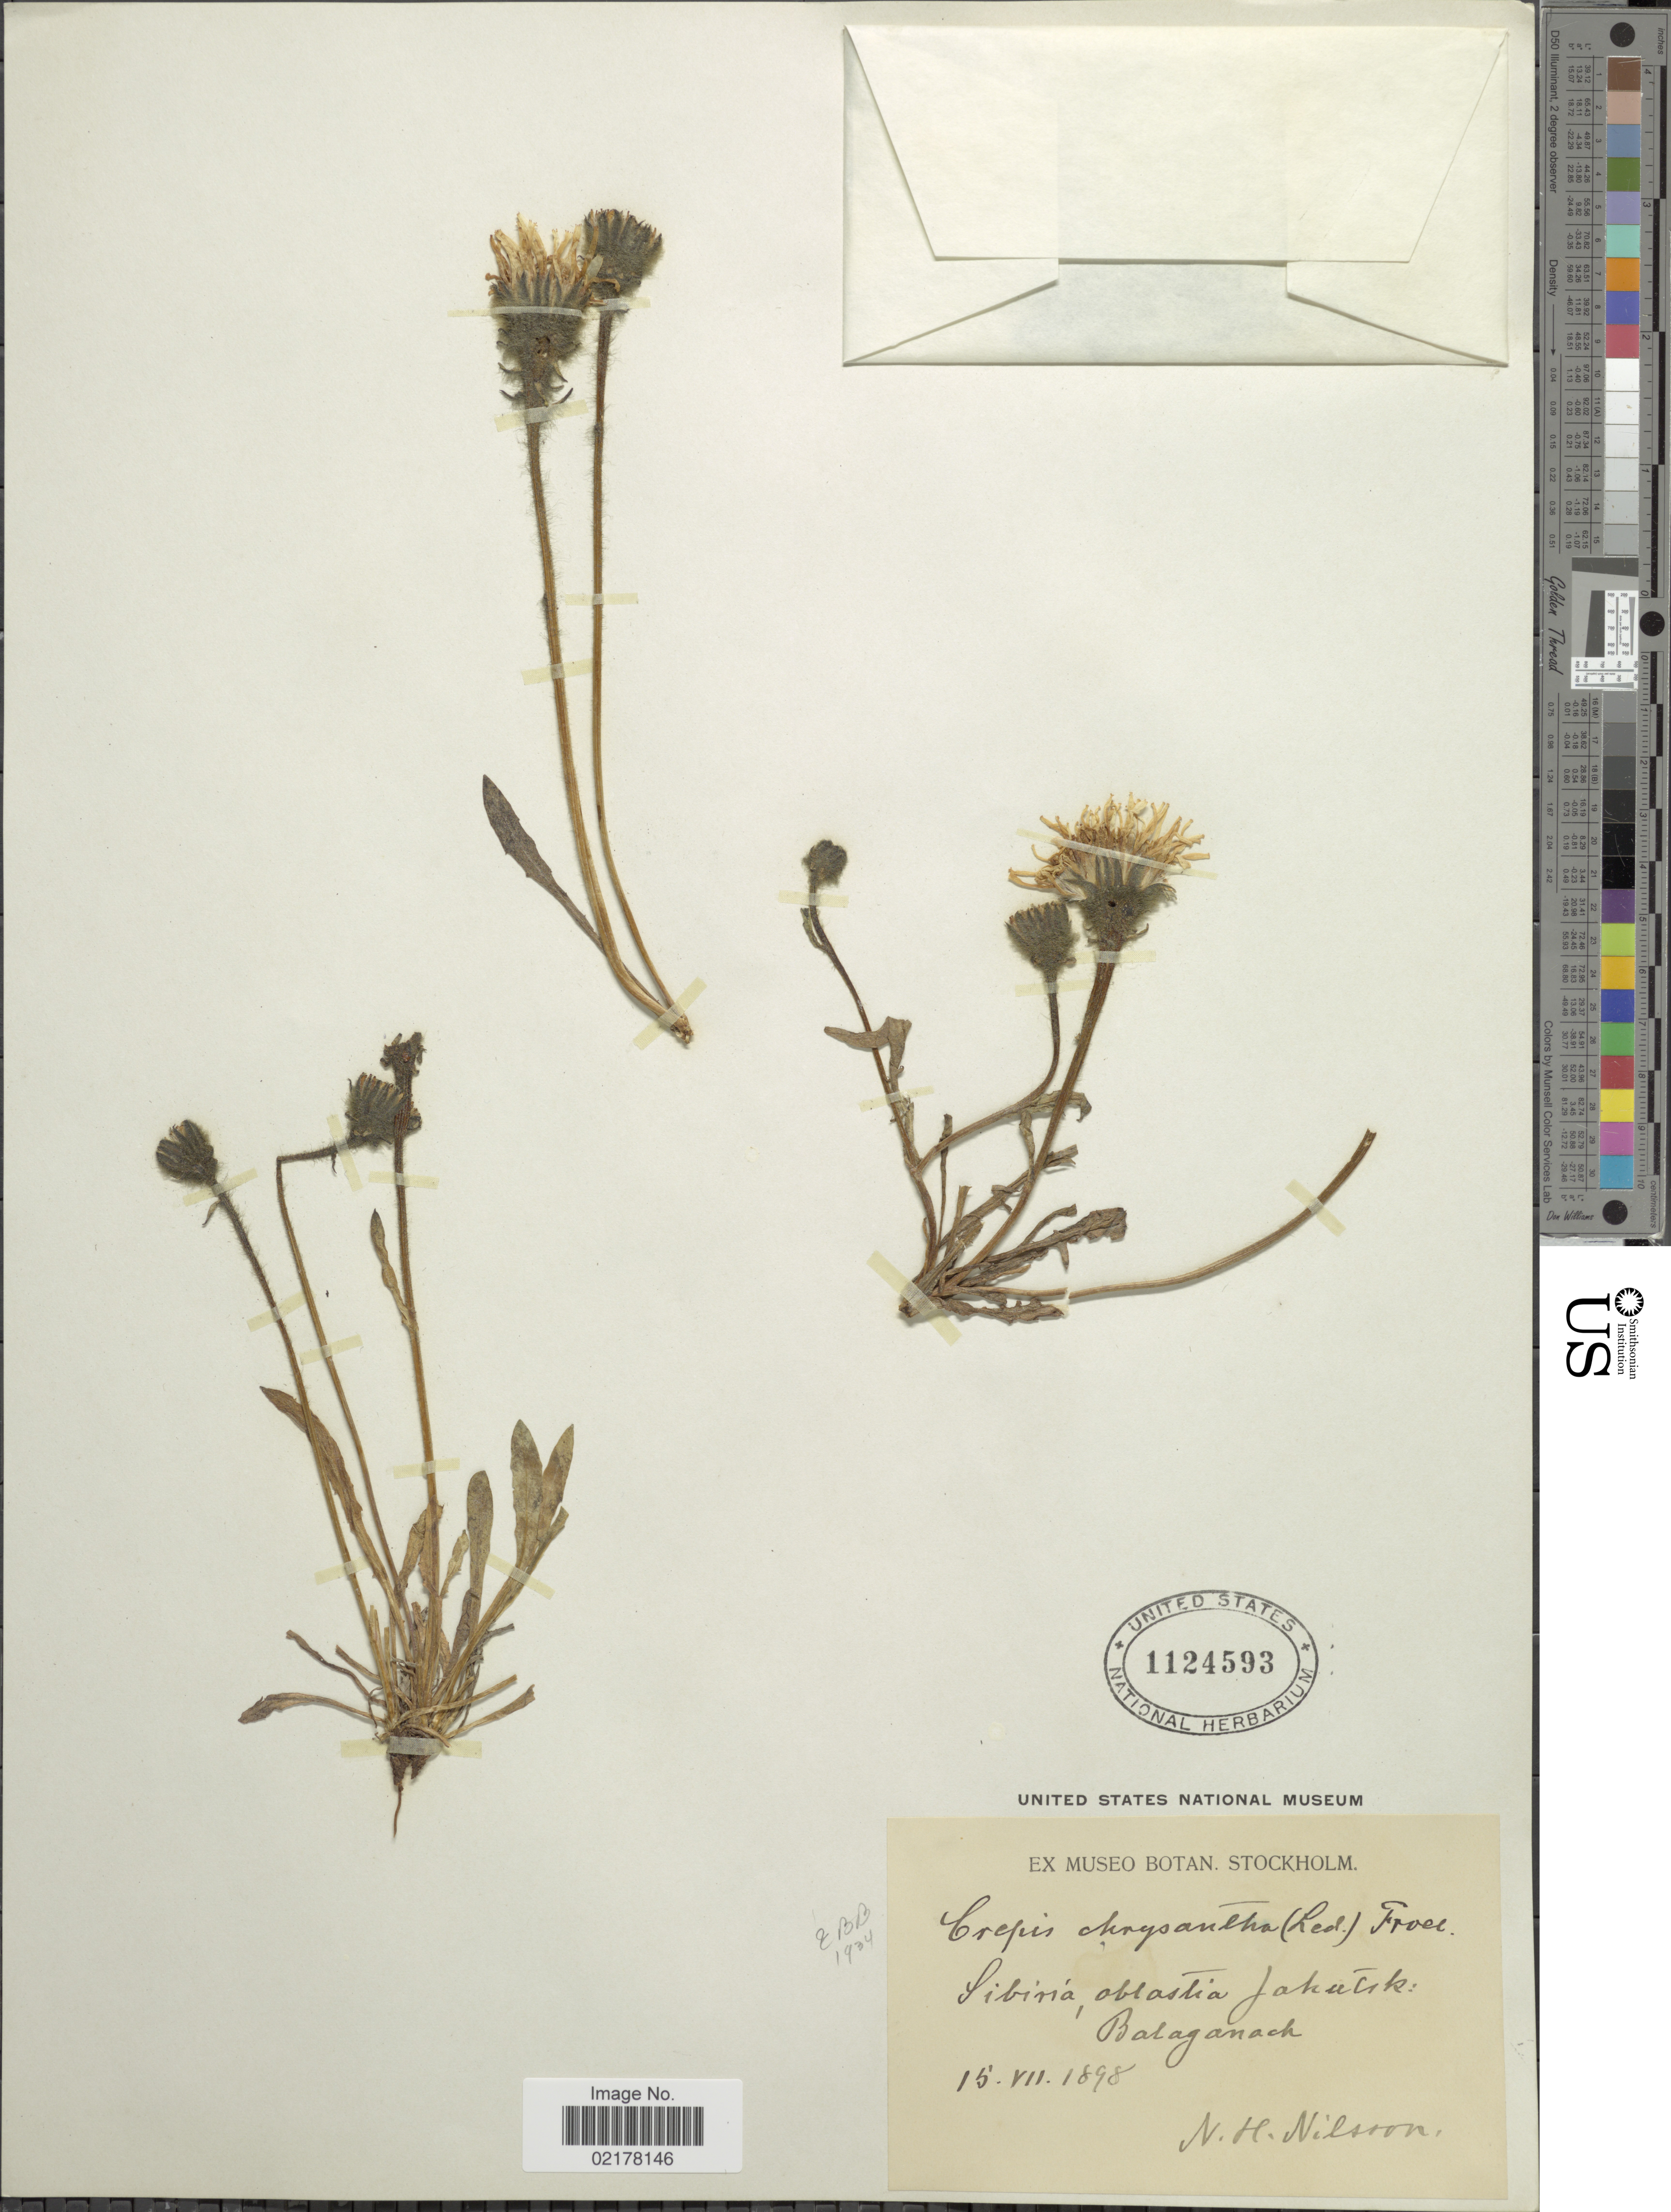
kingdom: Plantae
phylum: Tracheophyta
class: Magnoliopsida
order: Asterales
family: Asteraceae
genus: Crepis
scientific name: Crepis chrysantha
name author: (Ledeb.) Turcz.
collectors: N. H. Nilsson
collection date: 1898-07-15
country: Russian Federation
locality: Sibiria, oblastia Jakutik: Balaganach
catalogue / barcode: US 1124593